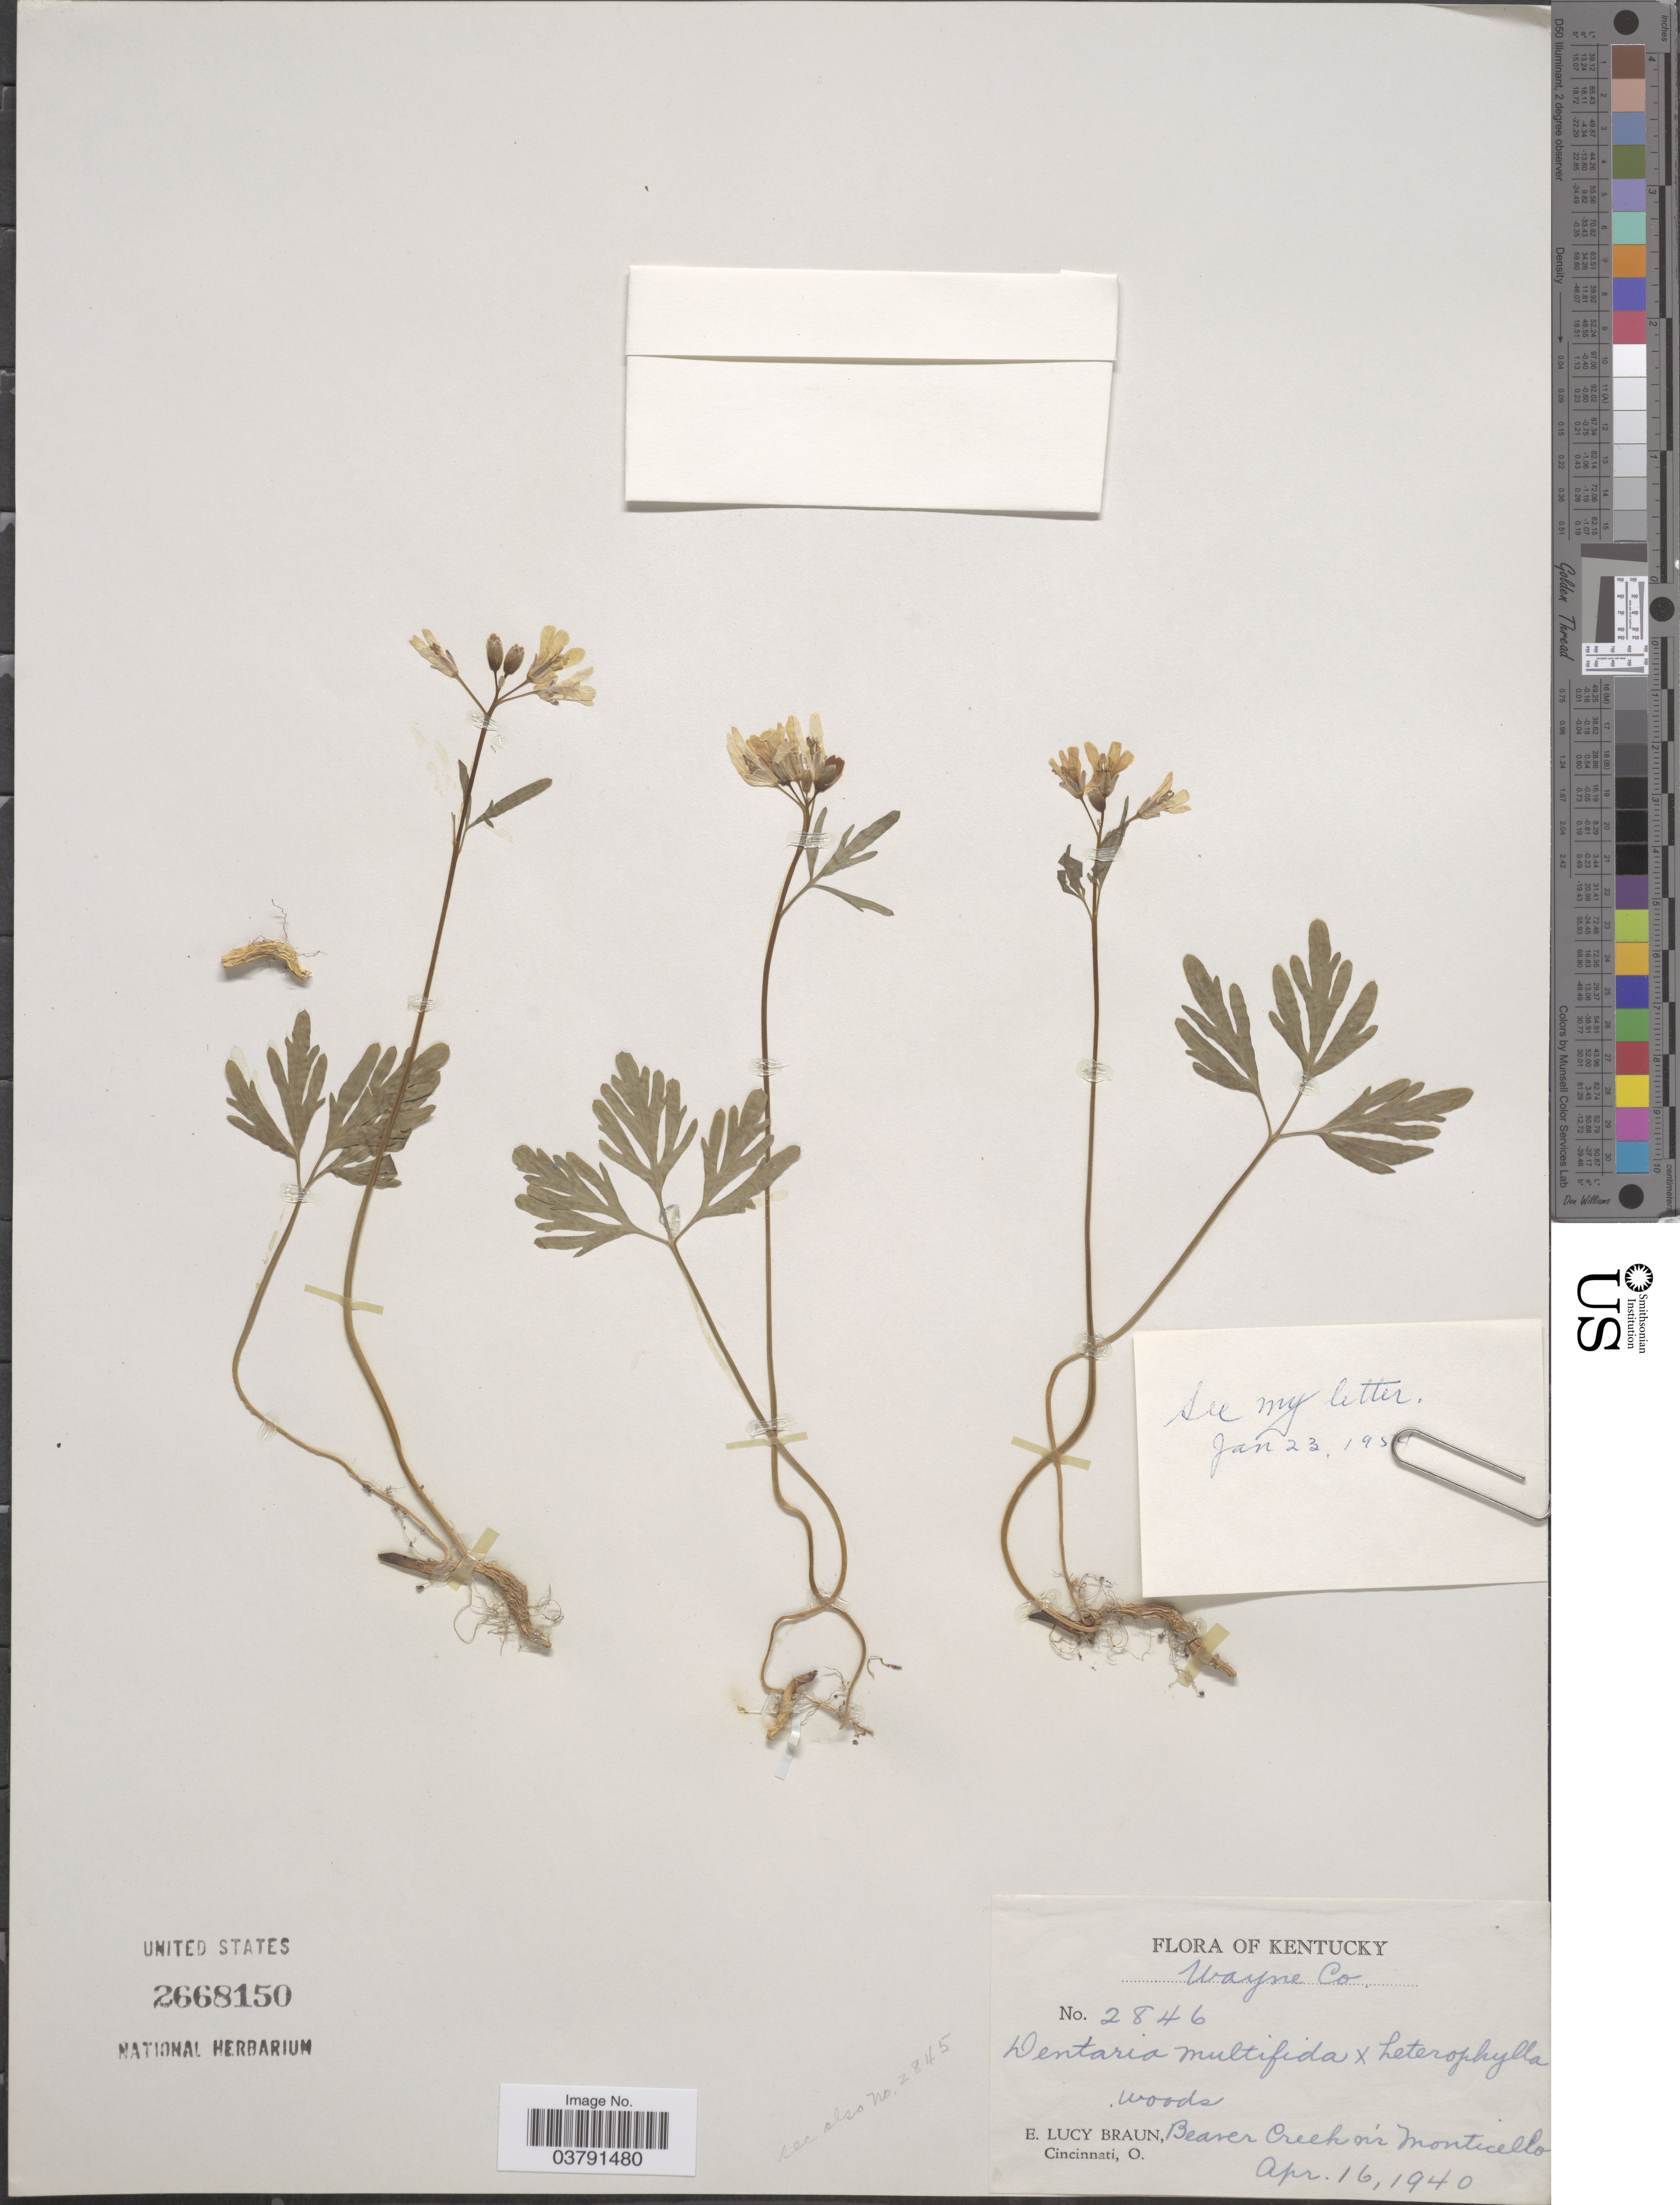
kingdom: Plantae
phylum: Tracheophyta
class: Magnoliopsida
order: Brassicales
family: Brassicaceae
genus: Dentaria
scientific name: Dentaria multifida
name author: Muhl. ex Elliott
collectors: E. L. Braun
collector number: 2846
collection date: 1940-04-16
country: United States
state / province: Kentucky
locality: Wayne Co. Beaver Creek on Monticello.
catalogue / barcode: US 2668150